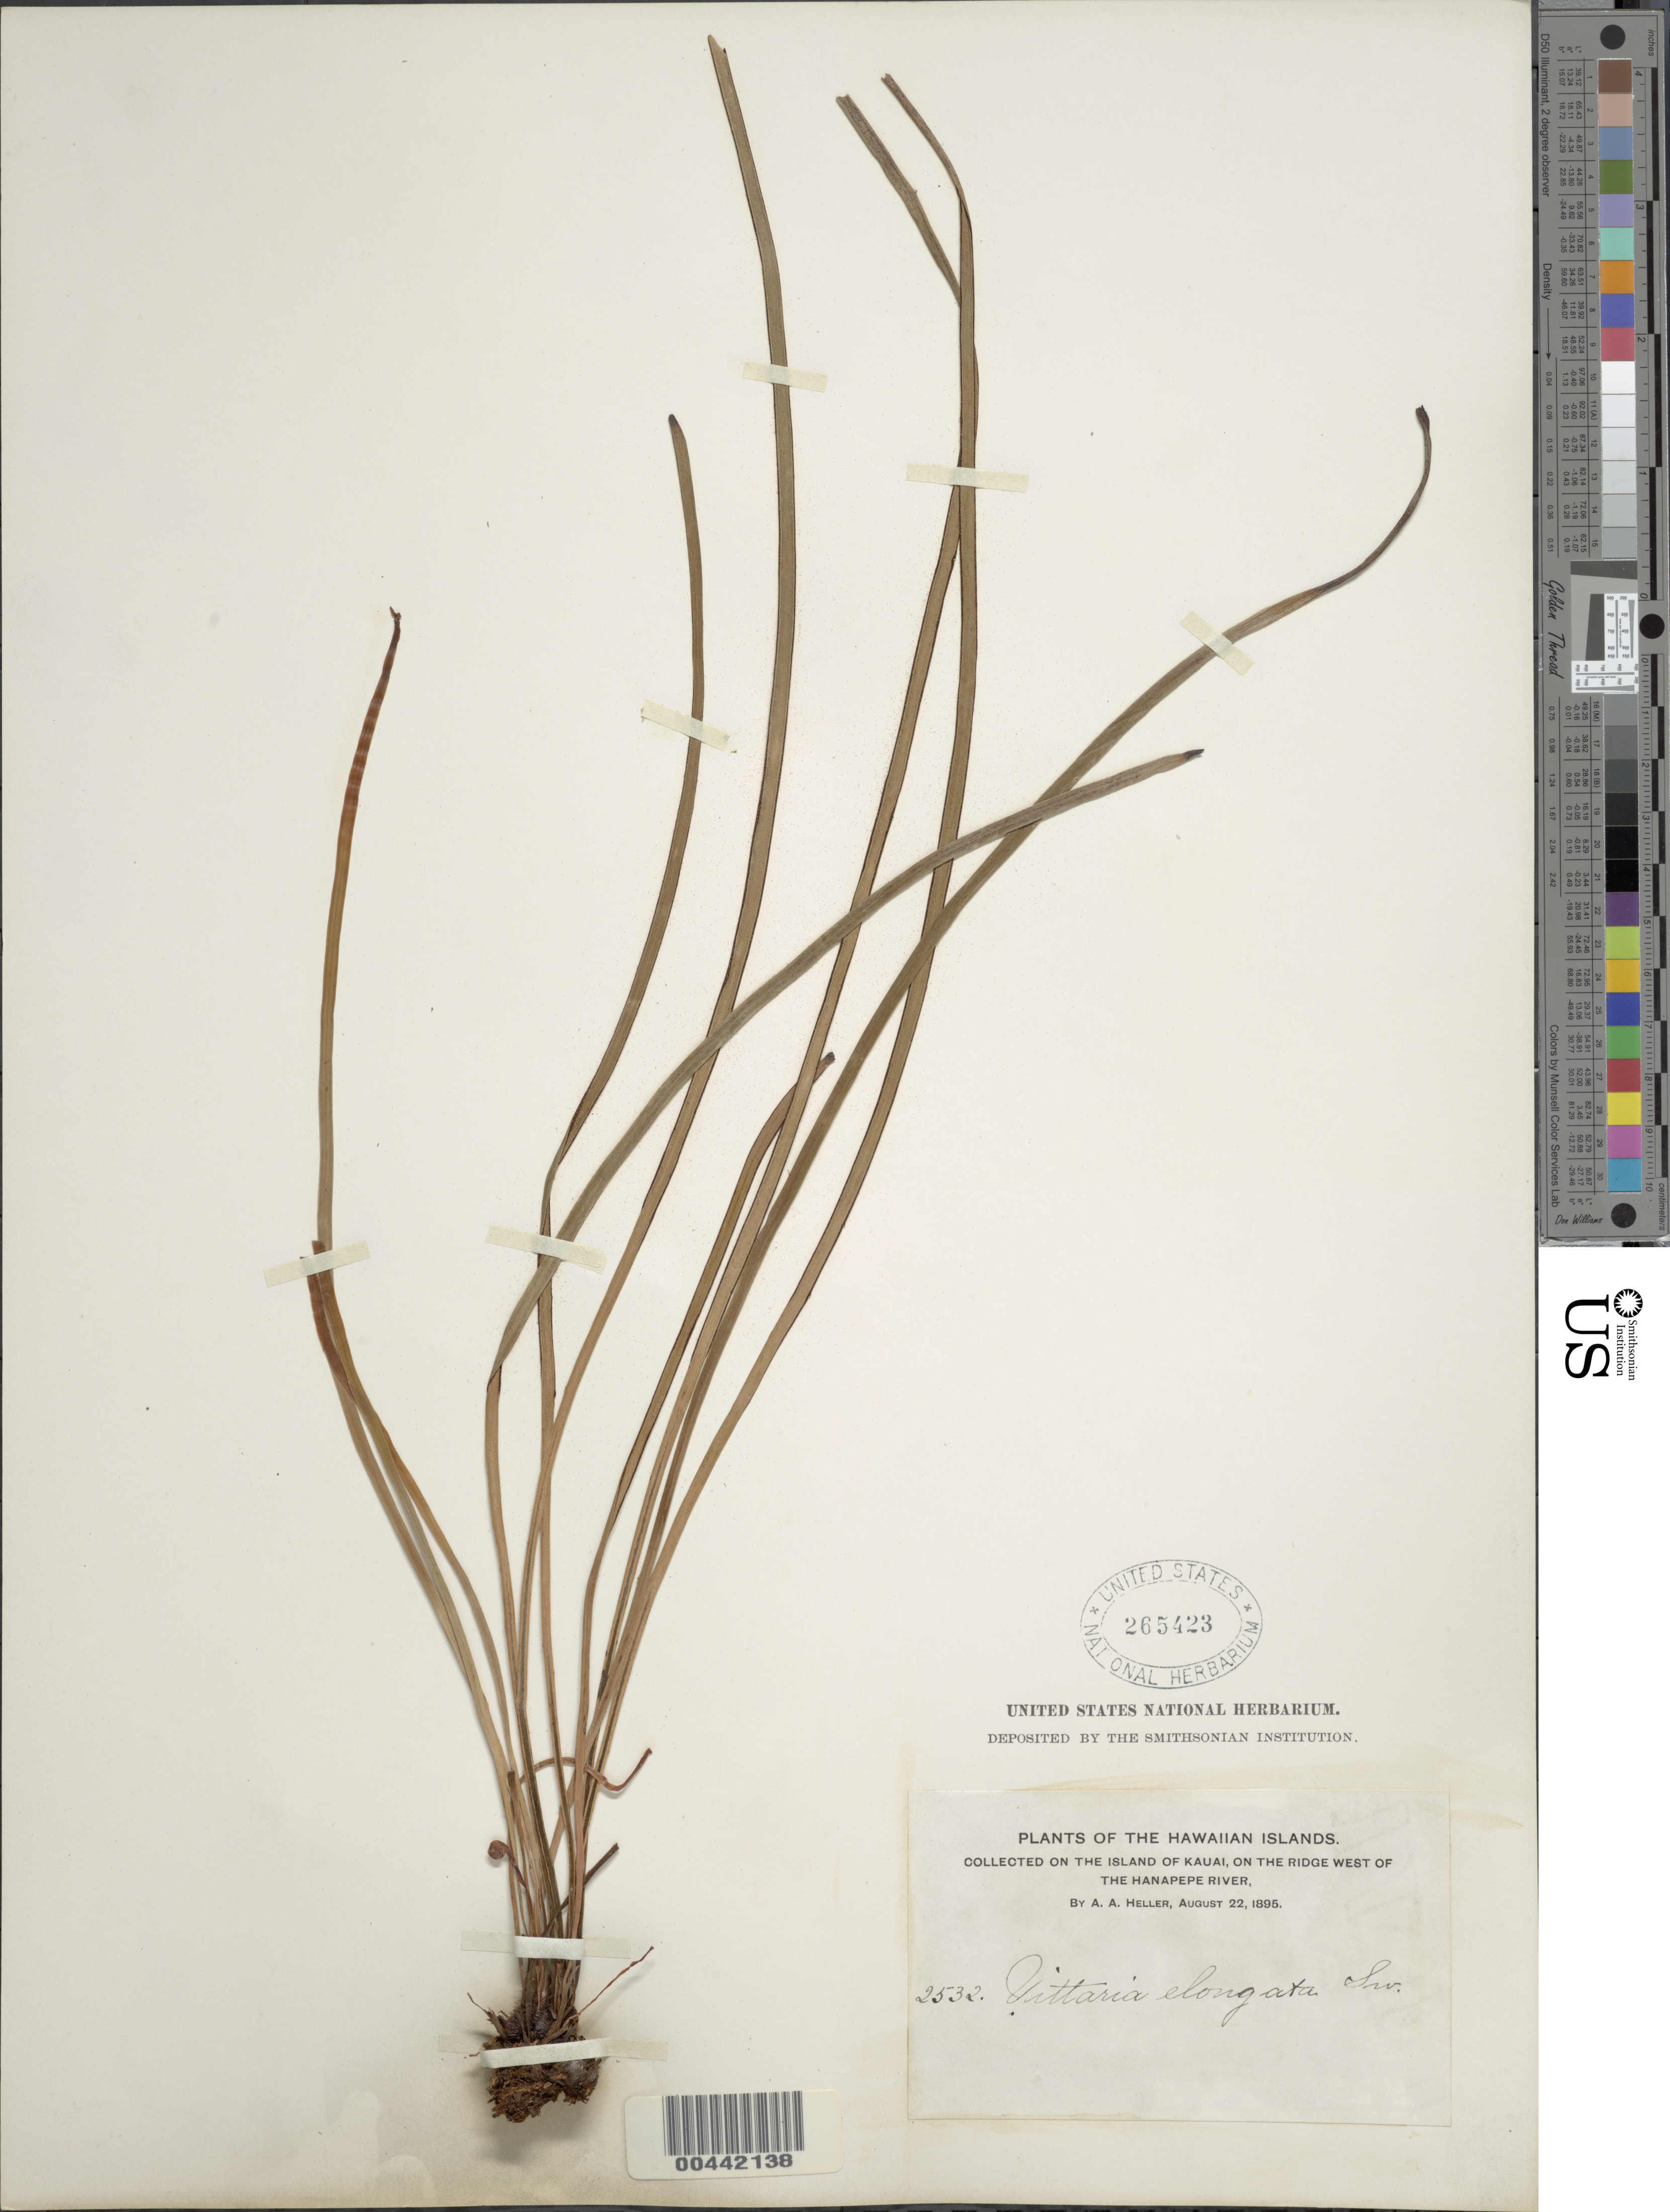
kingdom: Plantae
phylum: Tracheophyta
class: Polypodiopsida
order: Polypodiales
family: Pteridaceae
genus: Haplopteris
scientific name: Haplopteris elongata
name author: (Sw.) Crane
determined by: Wagner, W. L., (BOT), Smithsonian Institution - National Museum of Natural History (UNITED STATES)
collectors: A. A. Heller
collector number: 2532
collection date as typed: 22 Aug 1895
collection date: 1895-08-22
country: United States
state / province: Hawaii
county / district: Honolulu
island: Oahu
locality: On the ridge west of the Hanapepe River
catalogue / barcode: US 265423